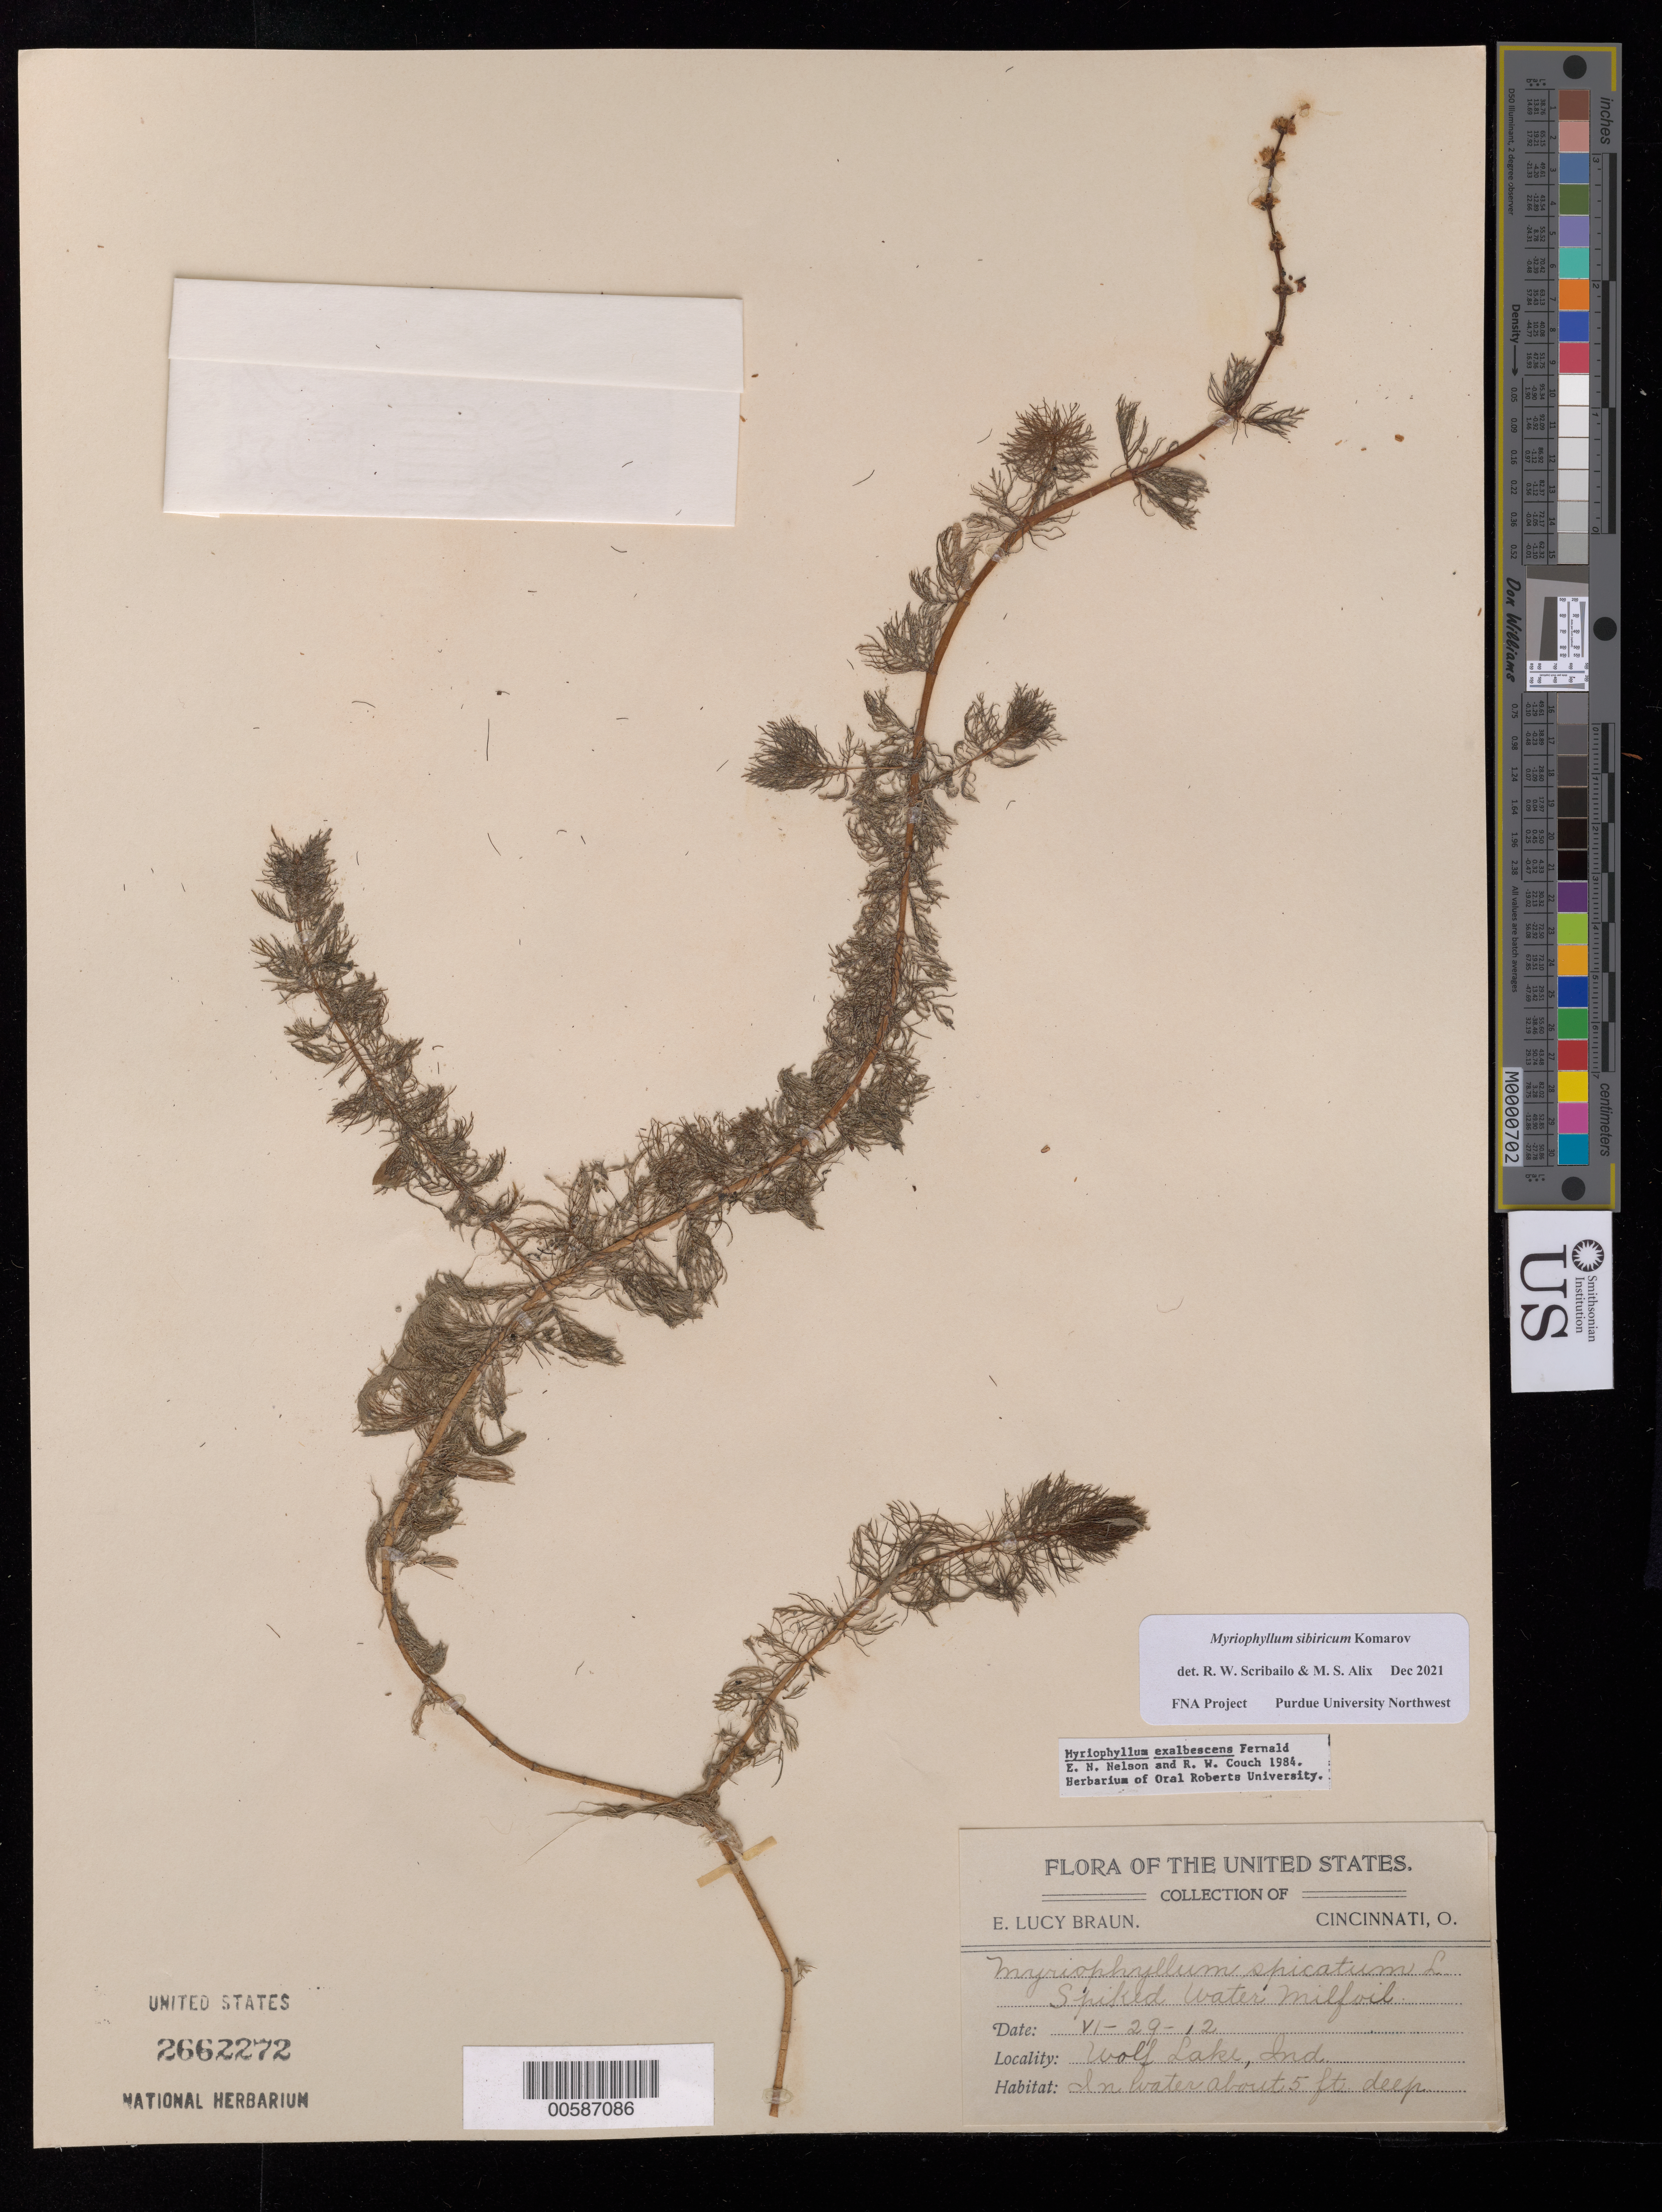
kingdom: Plantae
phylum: Tracheophyta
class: Magnoliopsida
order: Saxifragales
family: Haloragaceae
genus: Myriophyllum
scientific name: Myriophyllum sibiricum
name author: Kom.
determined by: Scribailo, R. W.; Alix, M. S.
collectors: E. L. Braun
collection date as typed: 29 Jun 1912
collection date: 1912-06-29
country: United States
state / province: Indiana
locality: Wolf Lake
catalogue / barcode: US 2662272